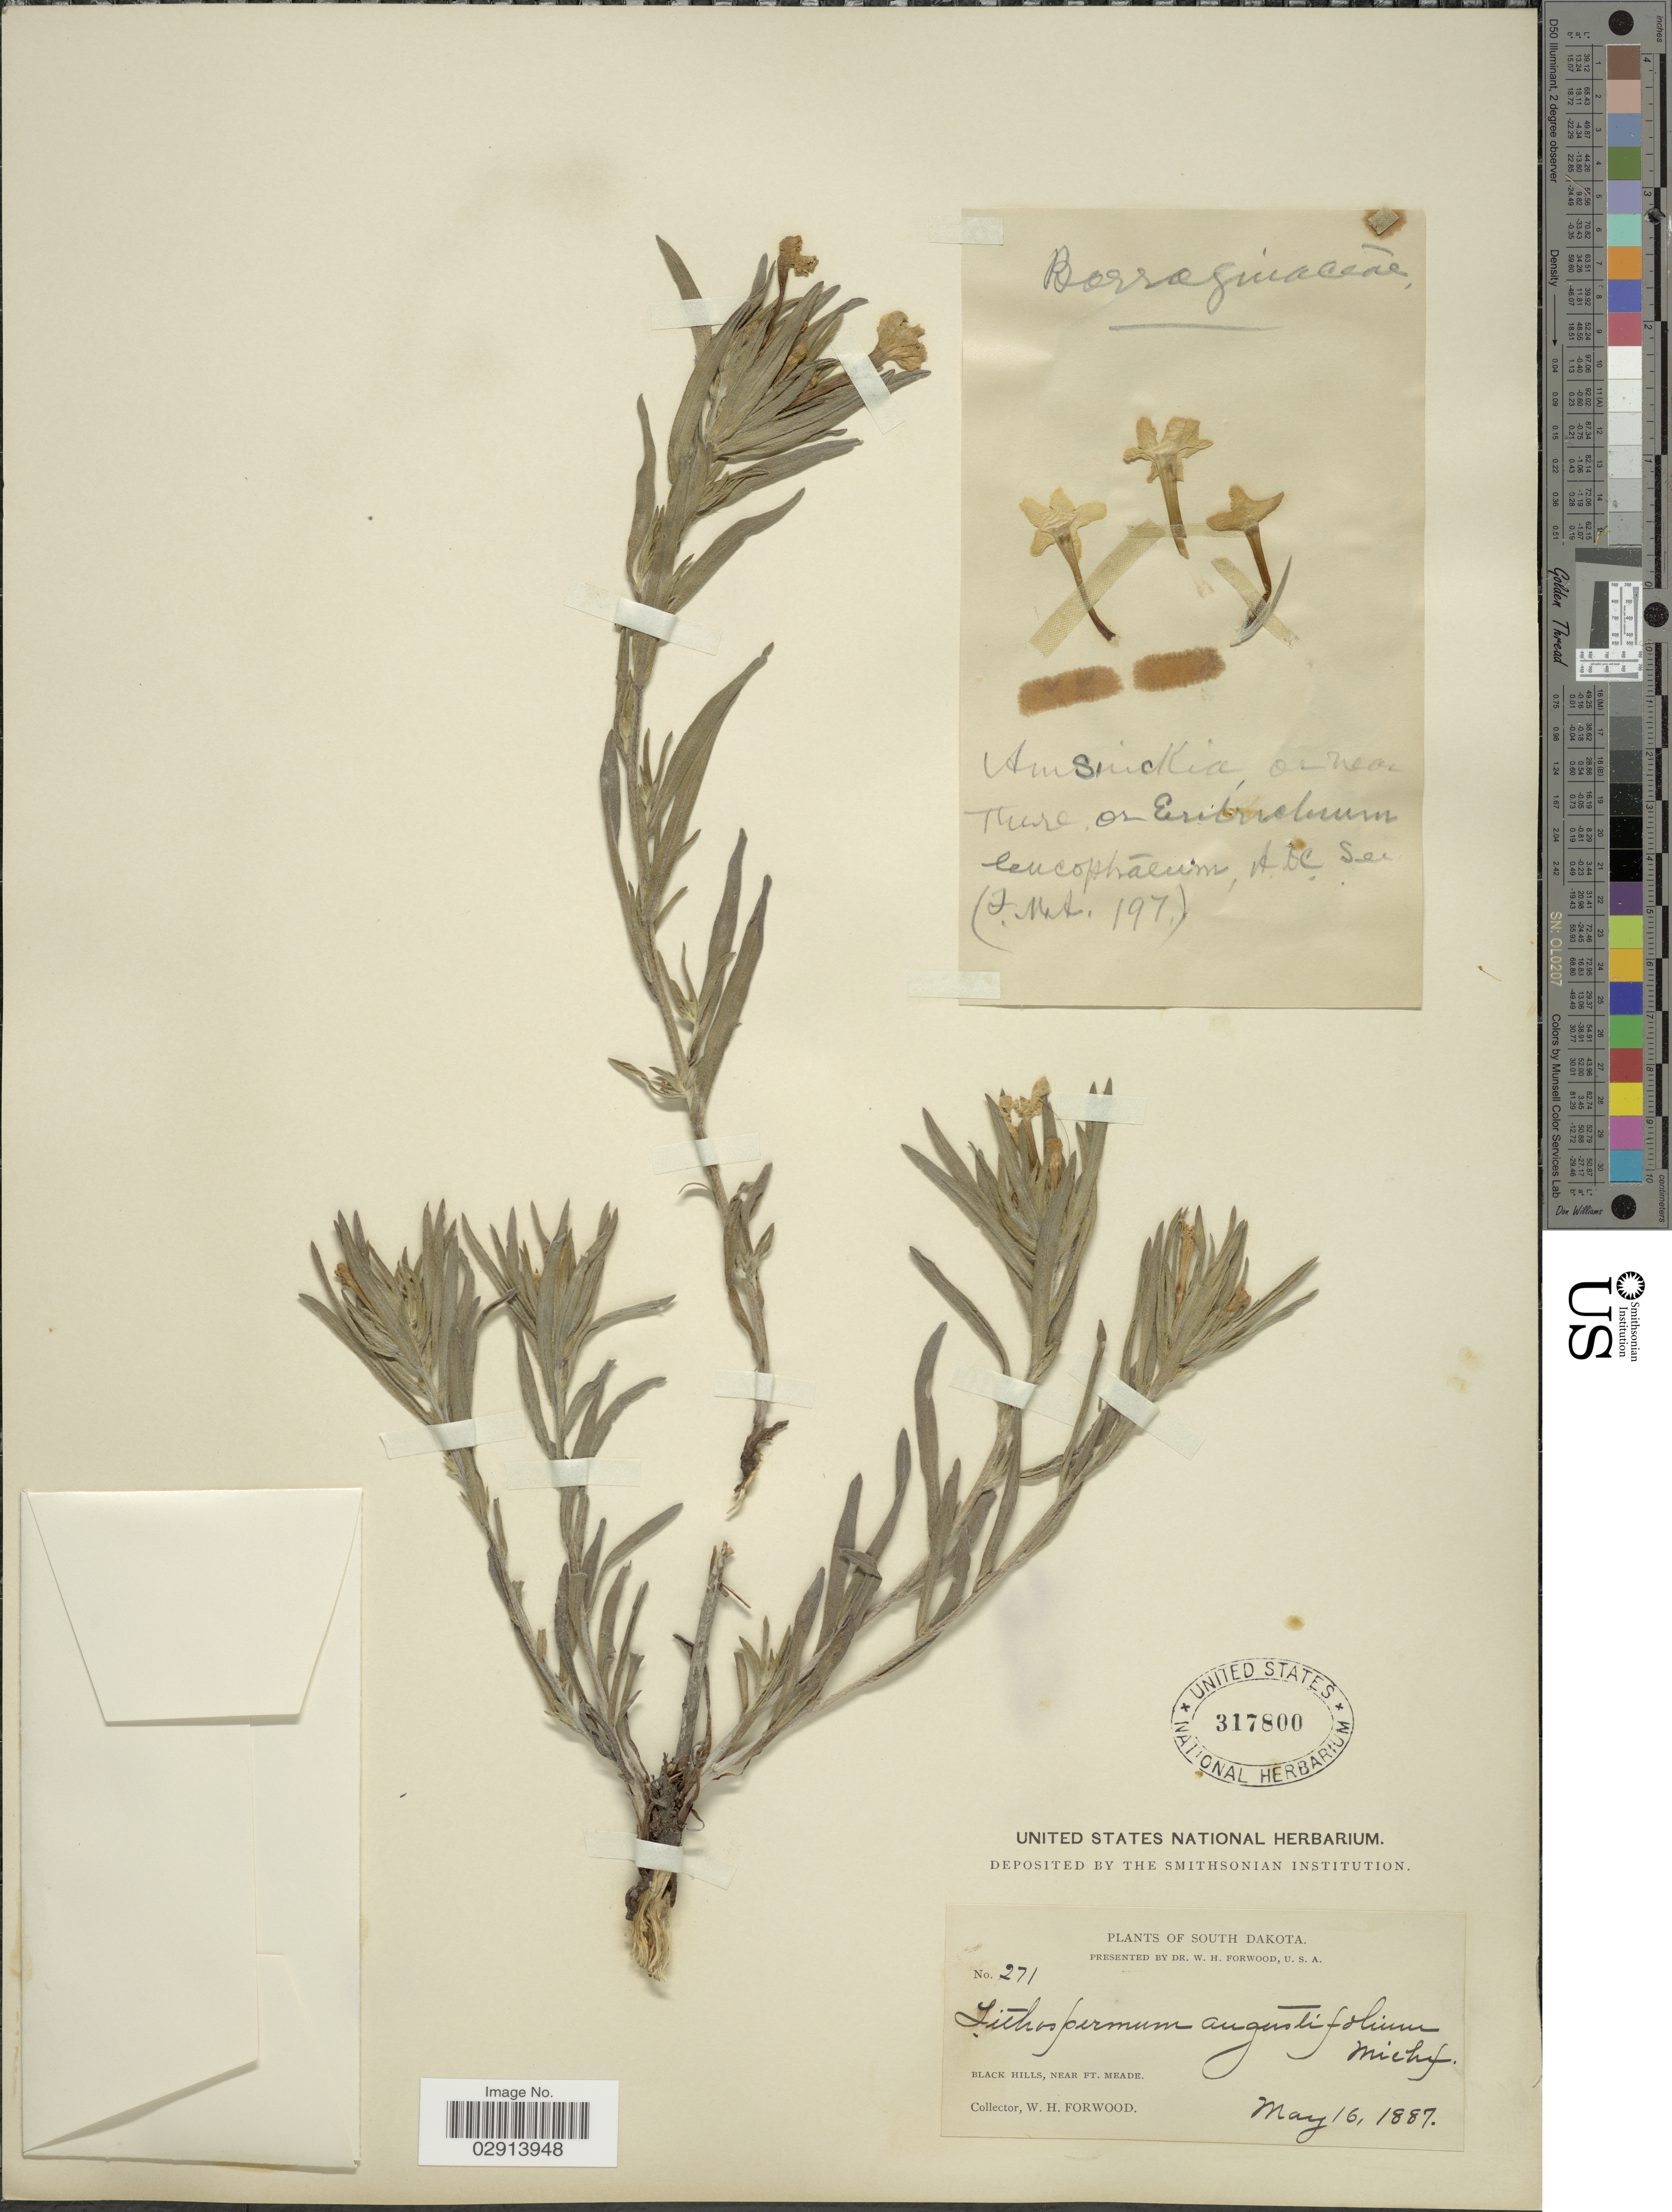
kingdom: Plantae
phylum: Tracheophyta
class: Magnoliopsida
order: Boraginales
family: Boraginaceae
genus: Lithospermum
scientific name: Lithospermum incisum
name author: Lehm.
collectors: W. Forwood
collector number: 271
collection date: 1887-05-16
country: United States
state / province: South Dakota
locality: Black Hills, near Ft. Meade.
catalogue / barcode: US 317800